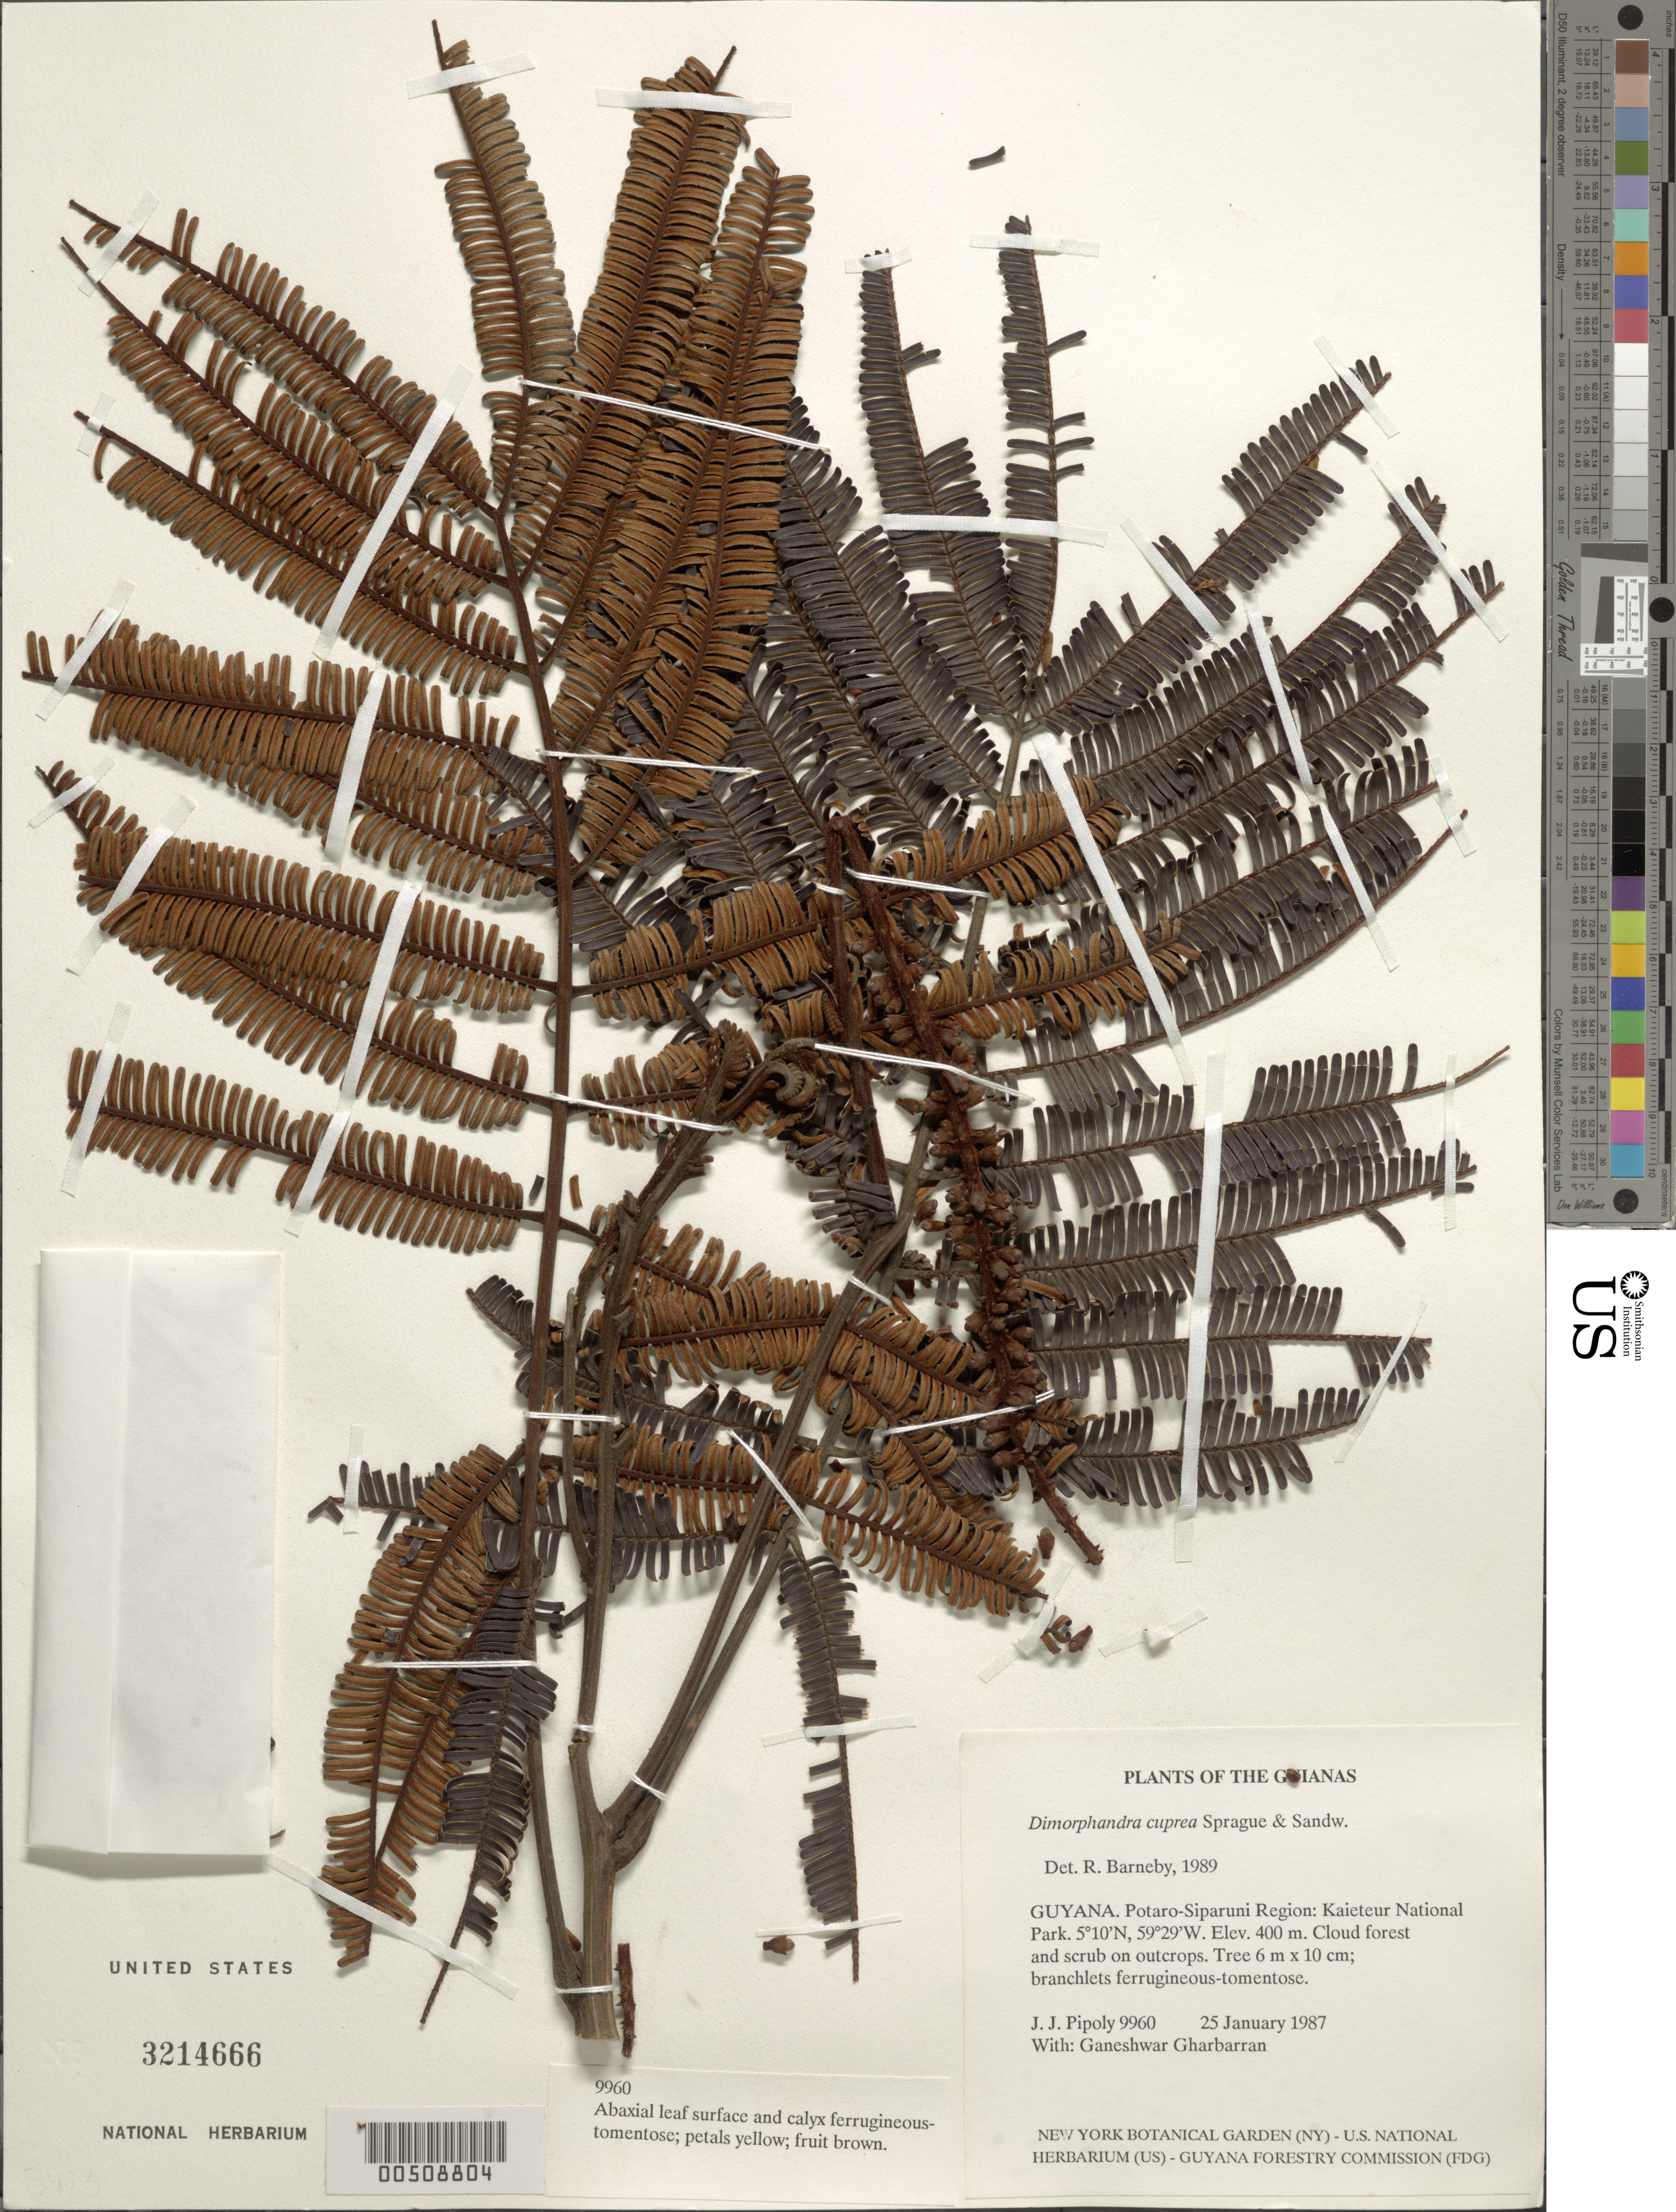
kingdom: Plantae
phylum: Tracheophyta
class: Magnoliopsida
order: Fabales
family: Fabaceae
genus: Dimorphandra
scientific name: Dimorphandra cuprea subsp. cuprea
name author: Sprague & Sandwith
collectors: J. J. Pipoly & G. Gharbarran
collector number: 9960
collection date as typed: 25 Jan 1987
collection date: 1987-01-25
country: Guyana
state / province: Potaro-Siparuni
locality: Kaieteur national park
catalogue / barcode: US 3214666